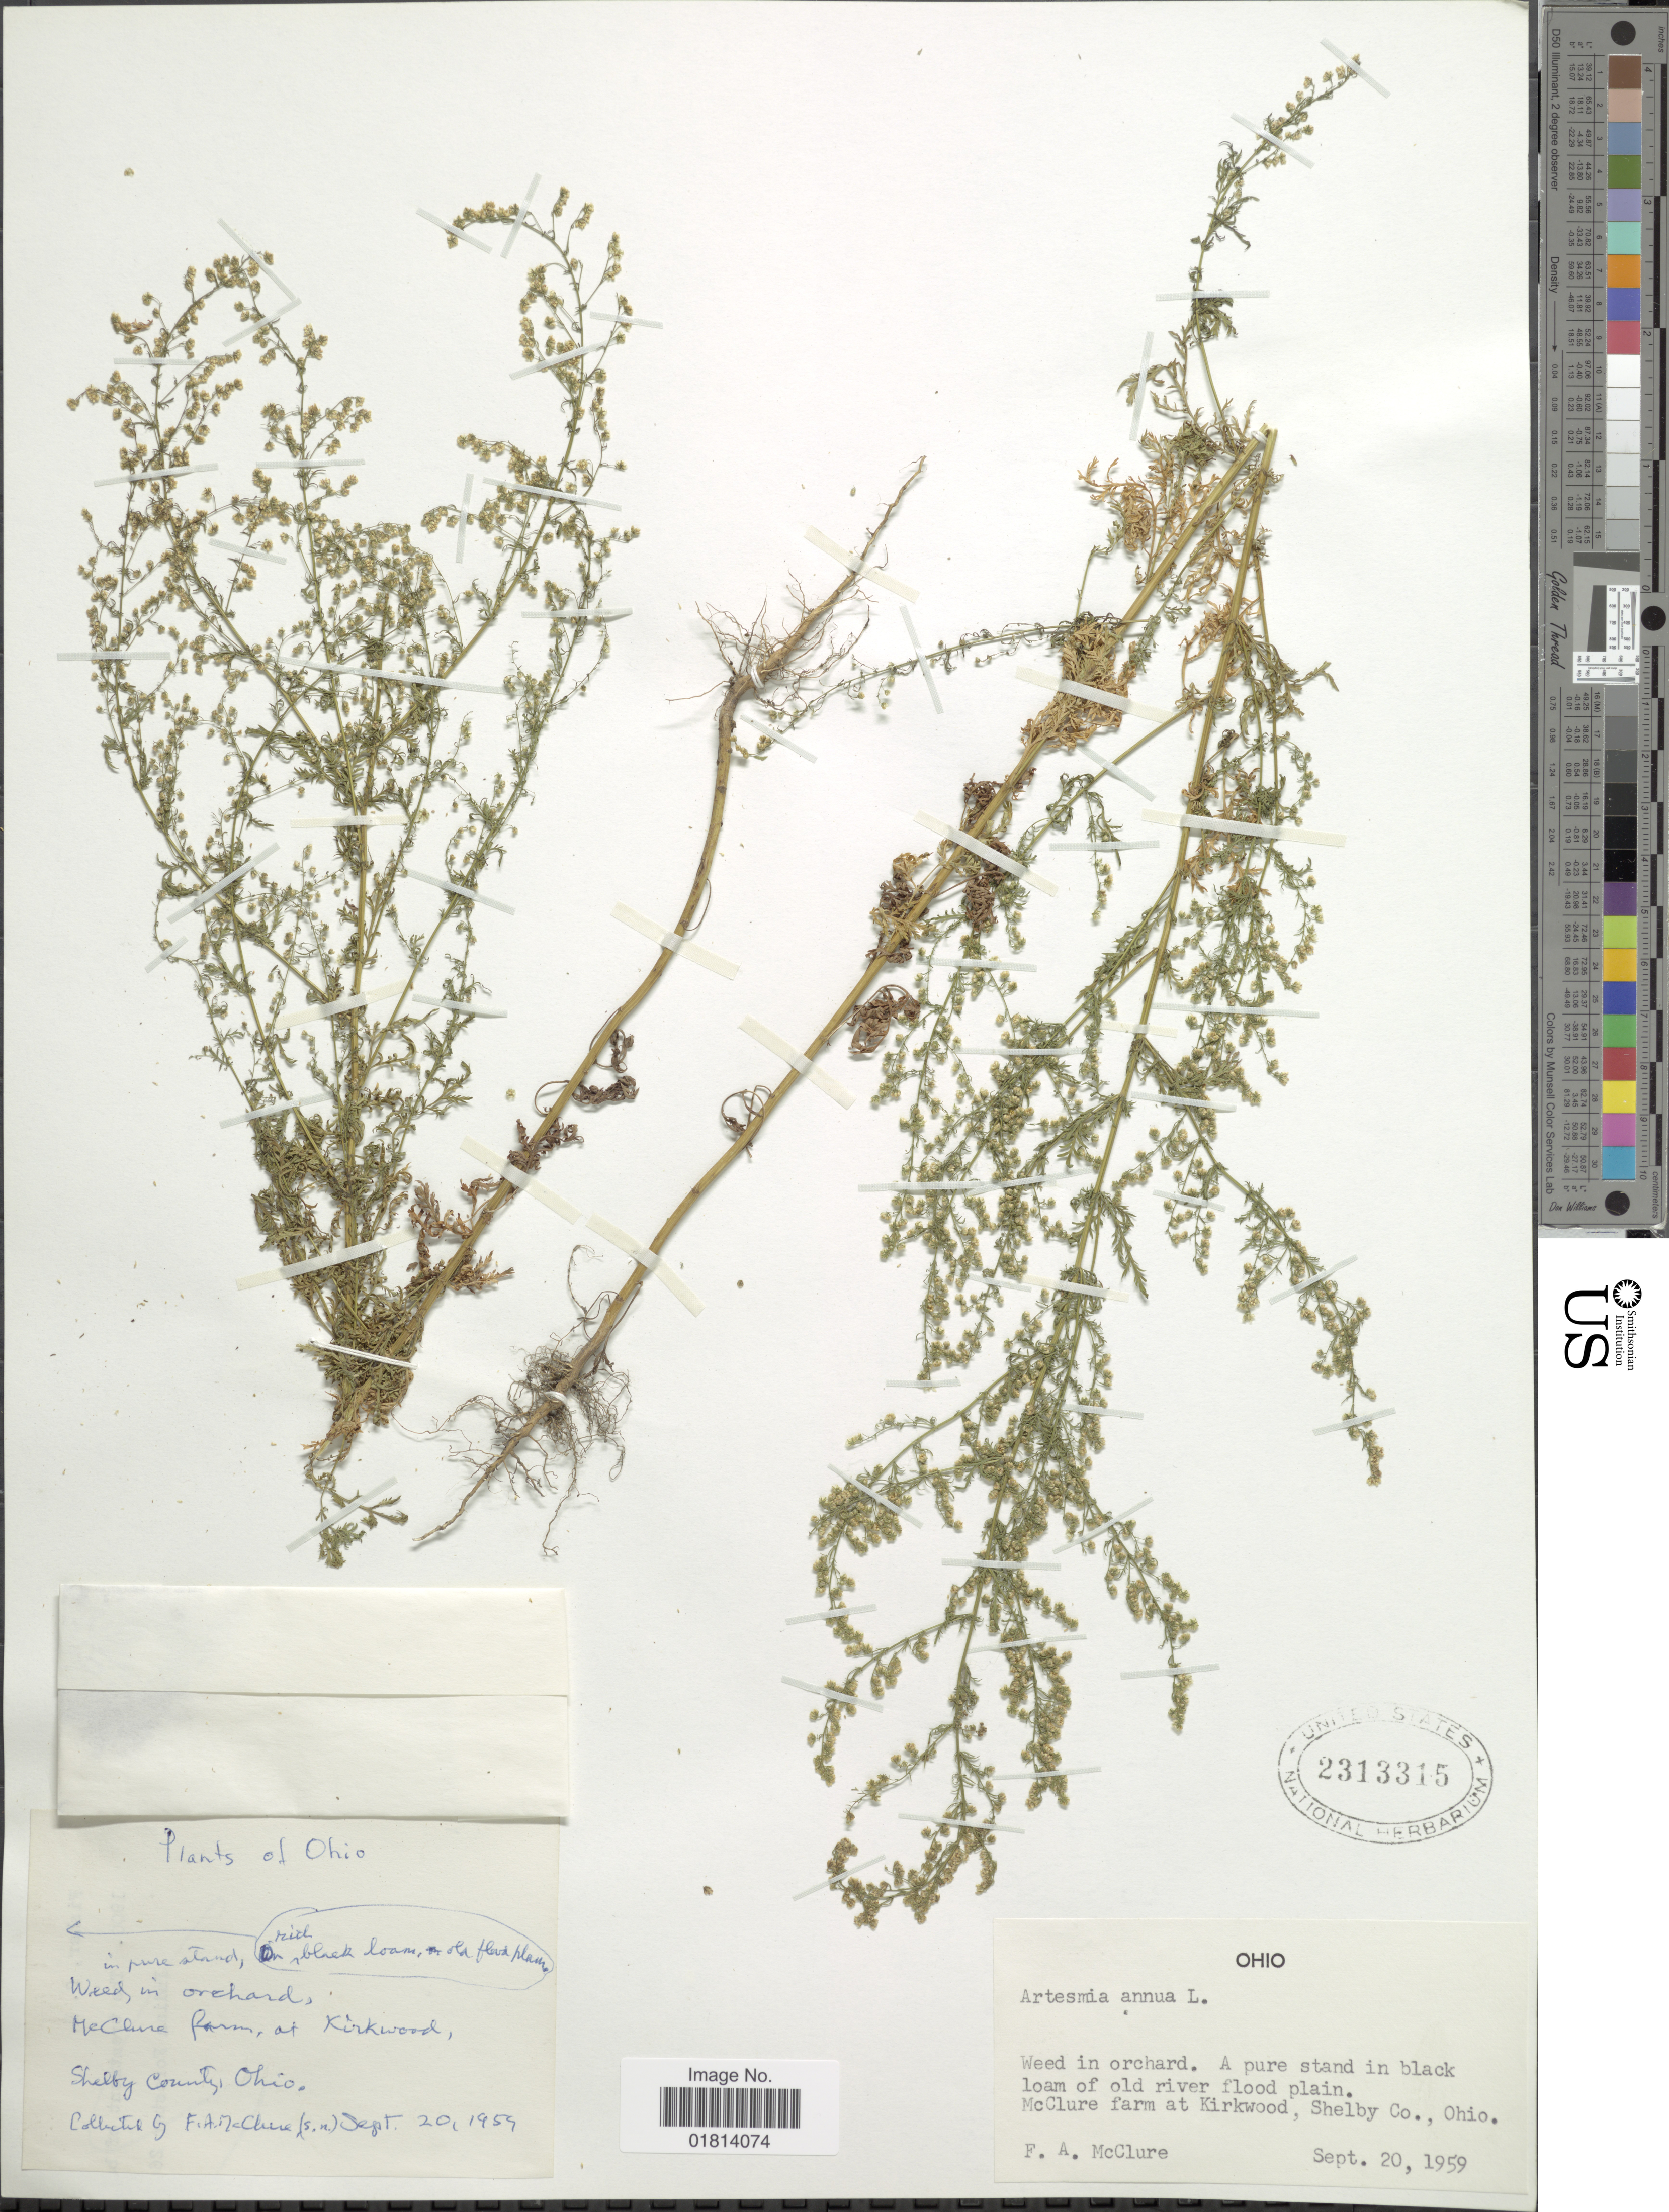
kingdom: Plantae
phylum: Tracheophyta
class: Magnoliopsida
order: Asterales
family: Asteraceae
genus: Artemisia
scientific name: Artemisia annua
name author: L.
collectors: F. A. McClure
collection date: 1959-09-20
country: United States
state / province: Ohio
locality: A pure stand in black loam of old river flood plain. McClure farm at Kirkwood, Shelby Co., Ohio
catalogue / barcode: US 2313315